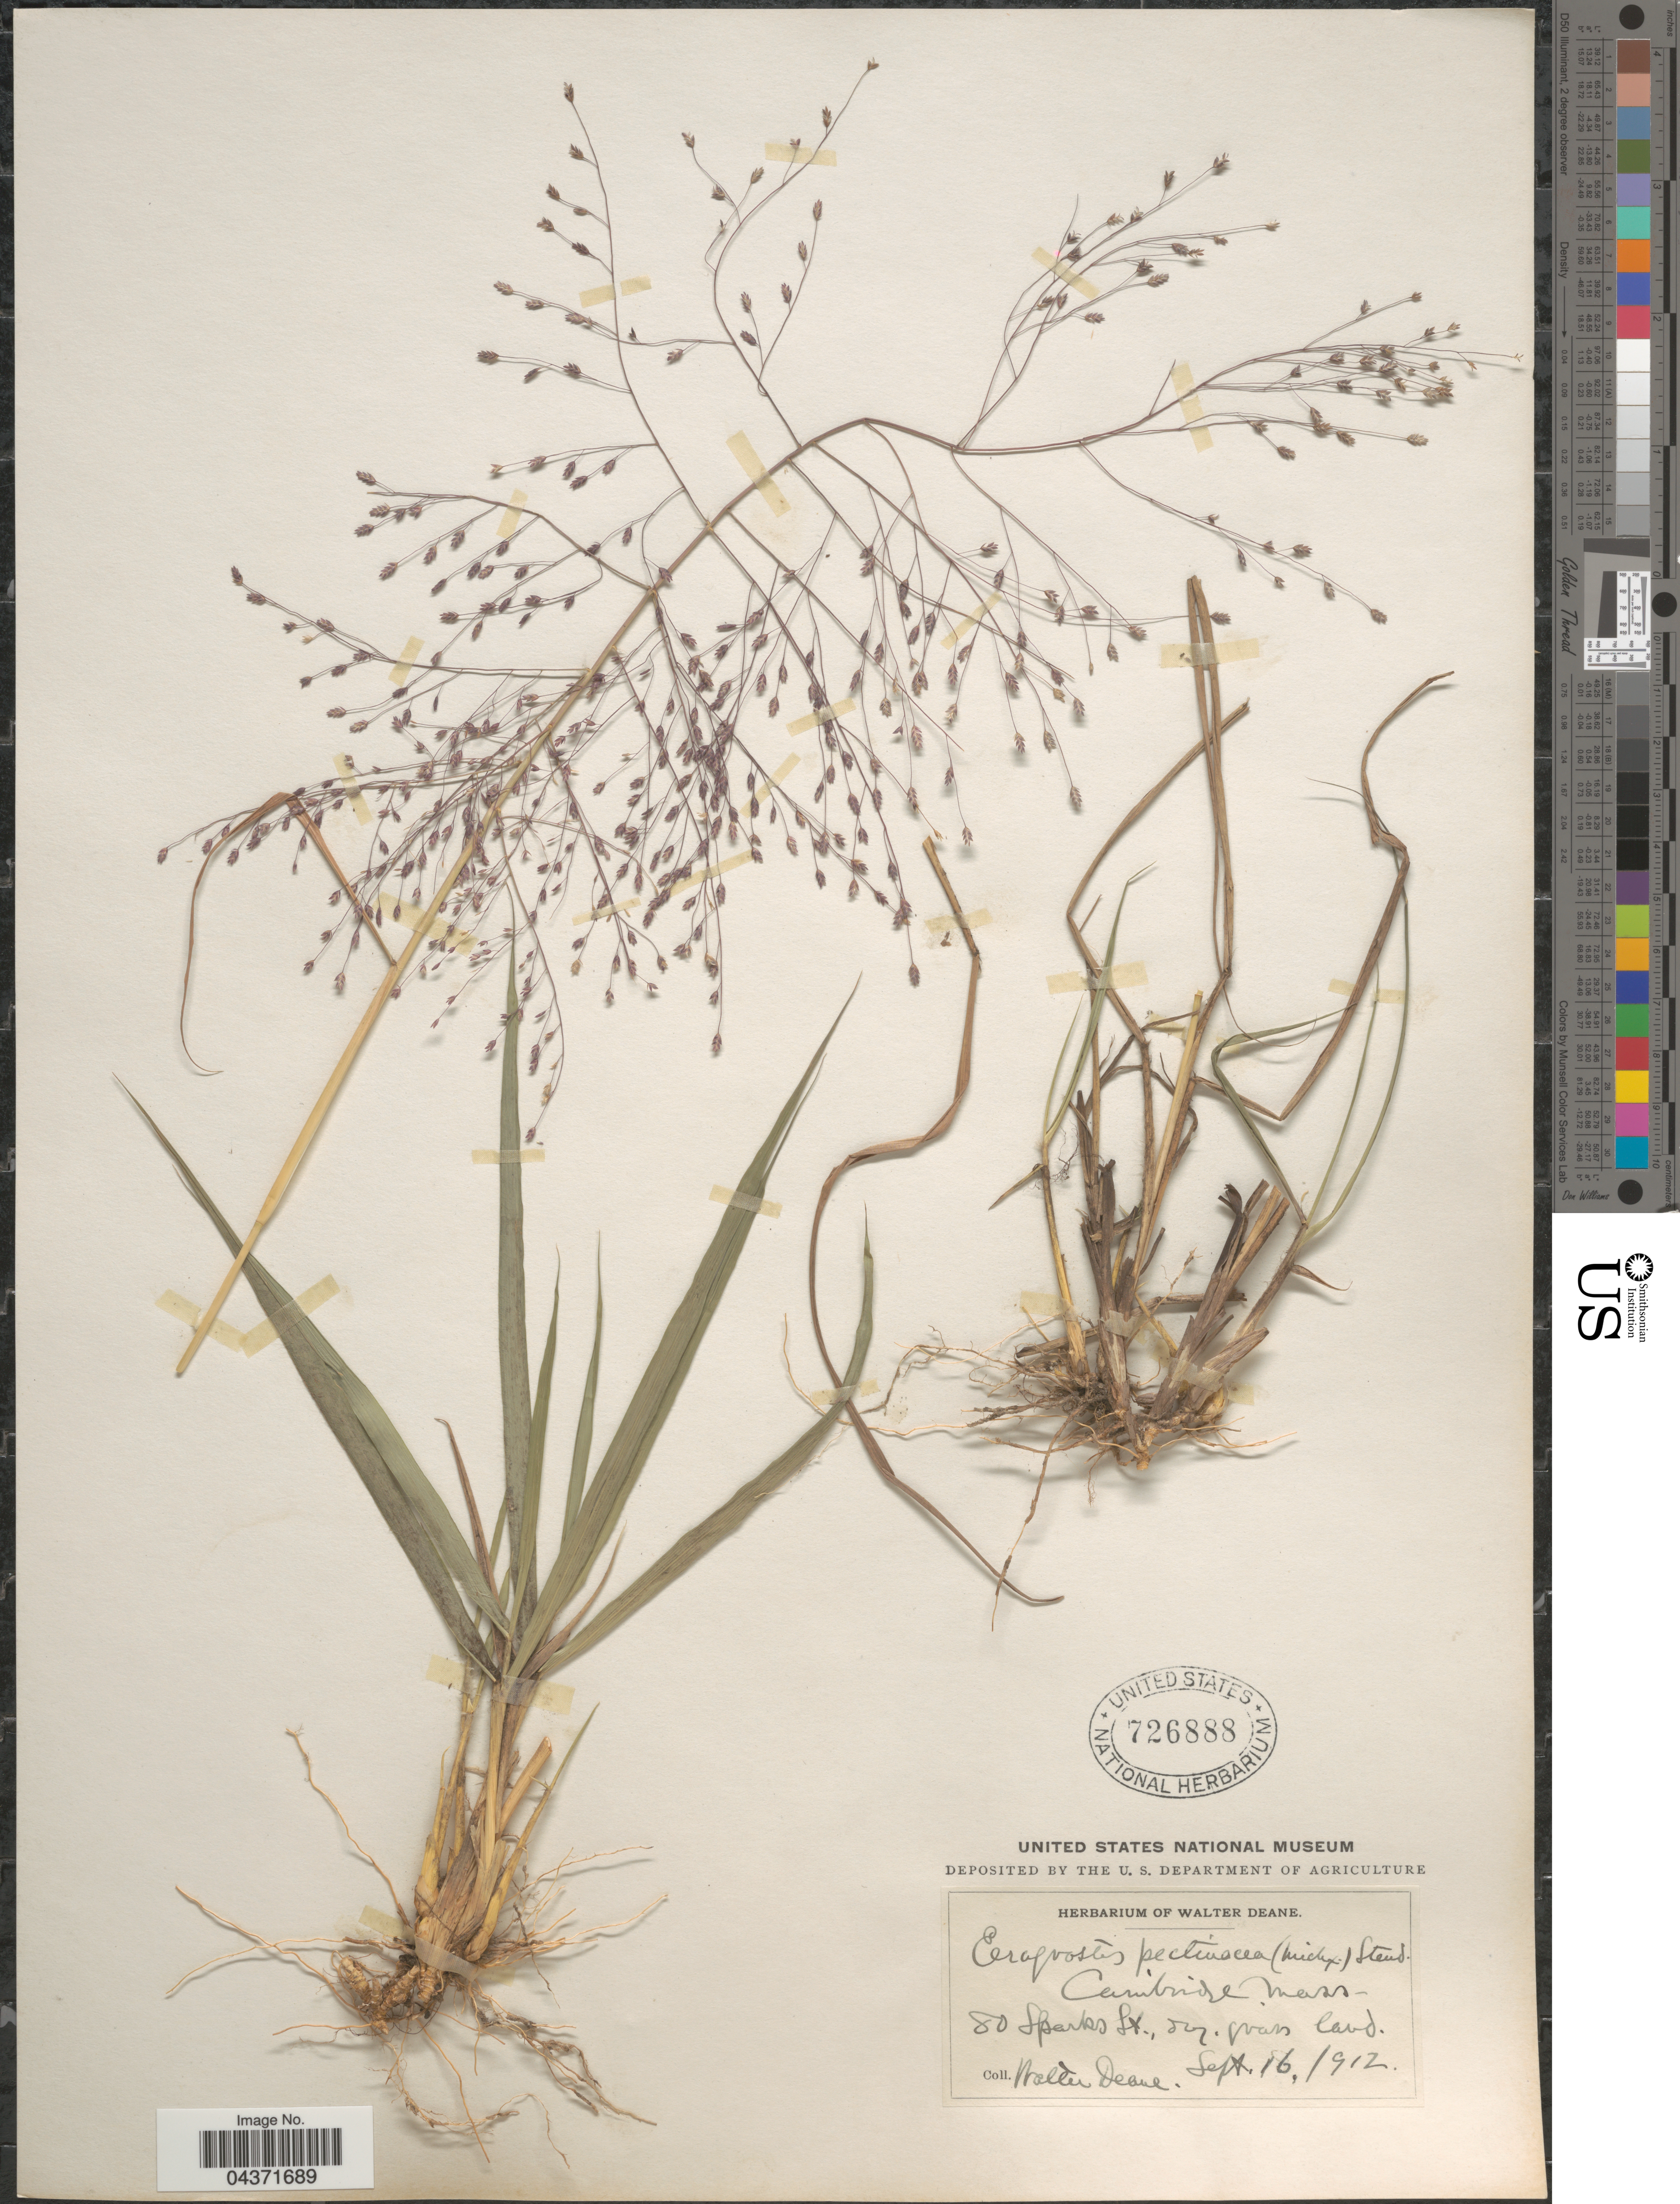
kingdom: Plantae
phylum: Tracheophyta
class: Liliopsida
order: Poales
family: Poaceae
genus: Eragrostis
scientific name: Eragrostis spectabilis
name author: (Pursh) Steud.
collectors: W. Deane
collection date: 1912-09-16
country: United States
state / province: Massachusetts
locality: Cambridge. 80 Sparks St.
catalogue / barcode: US 726888